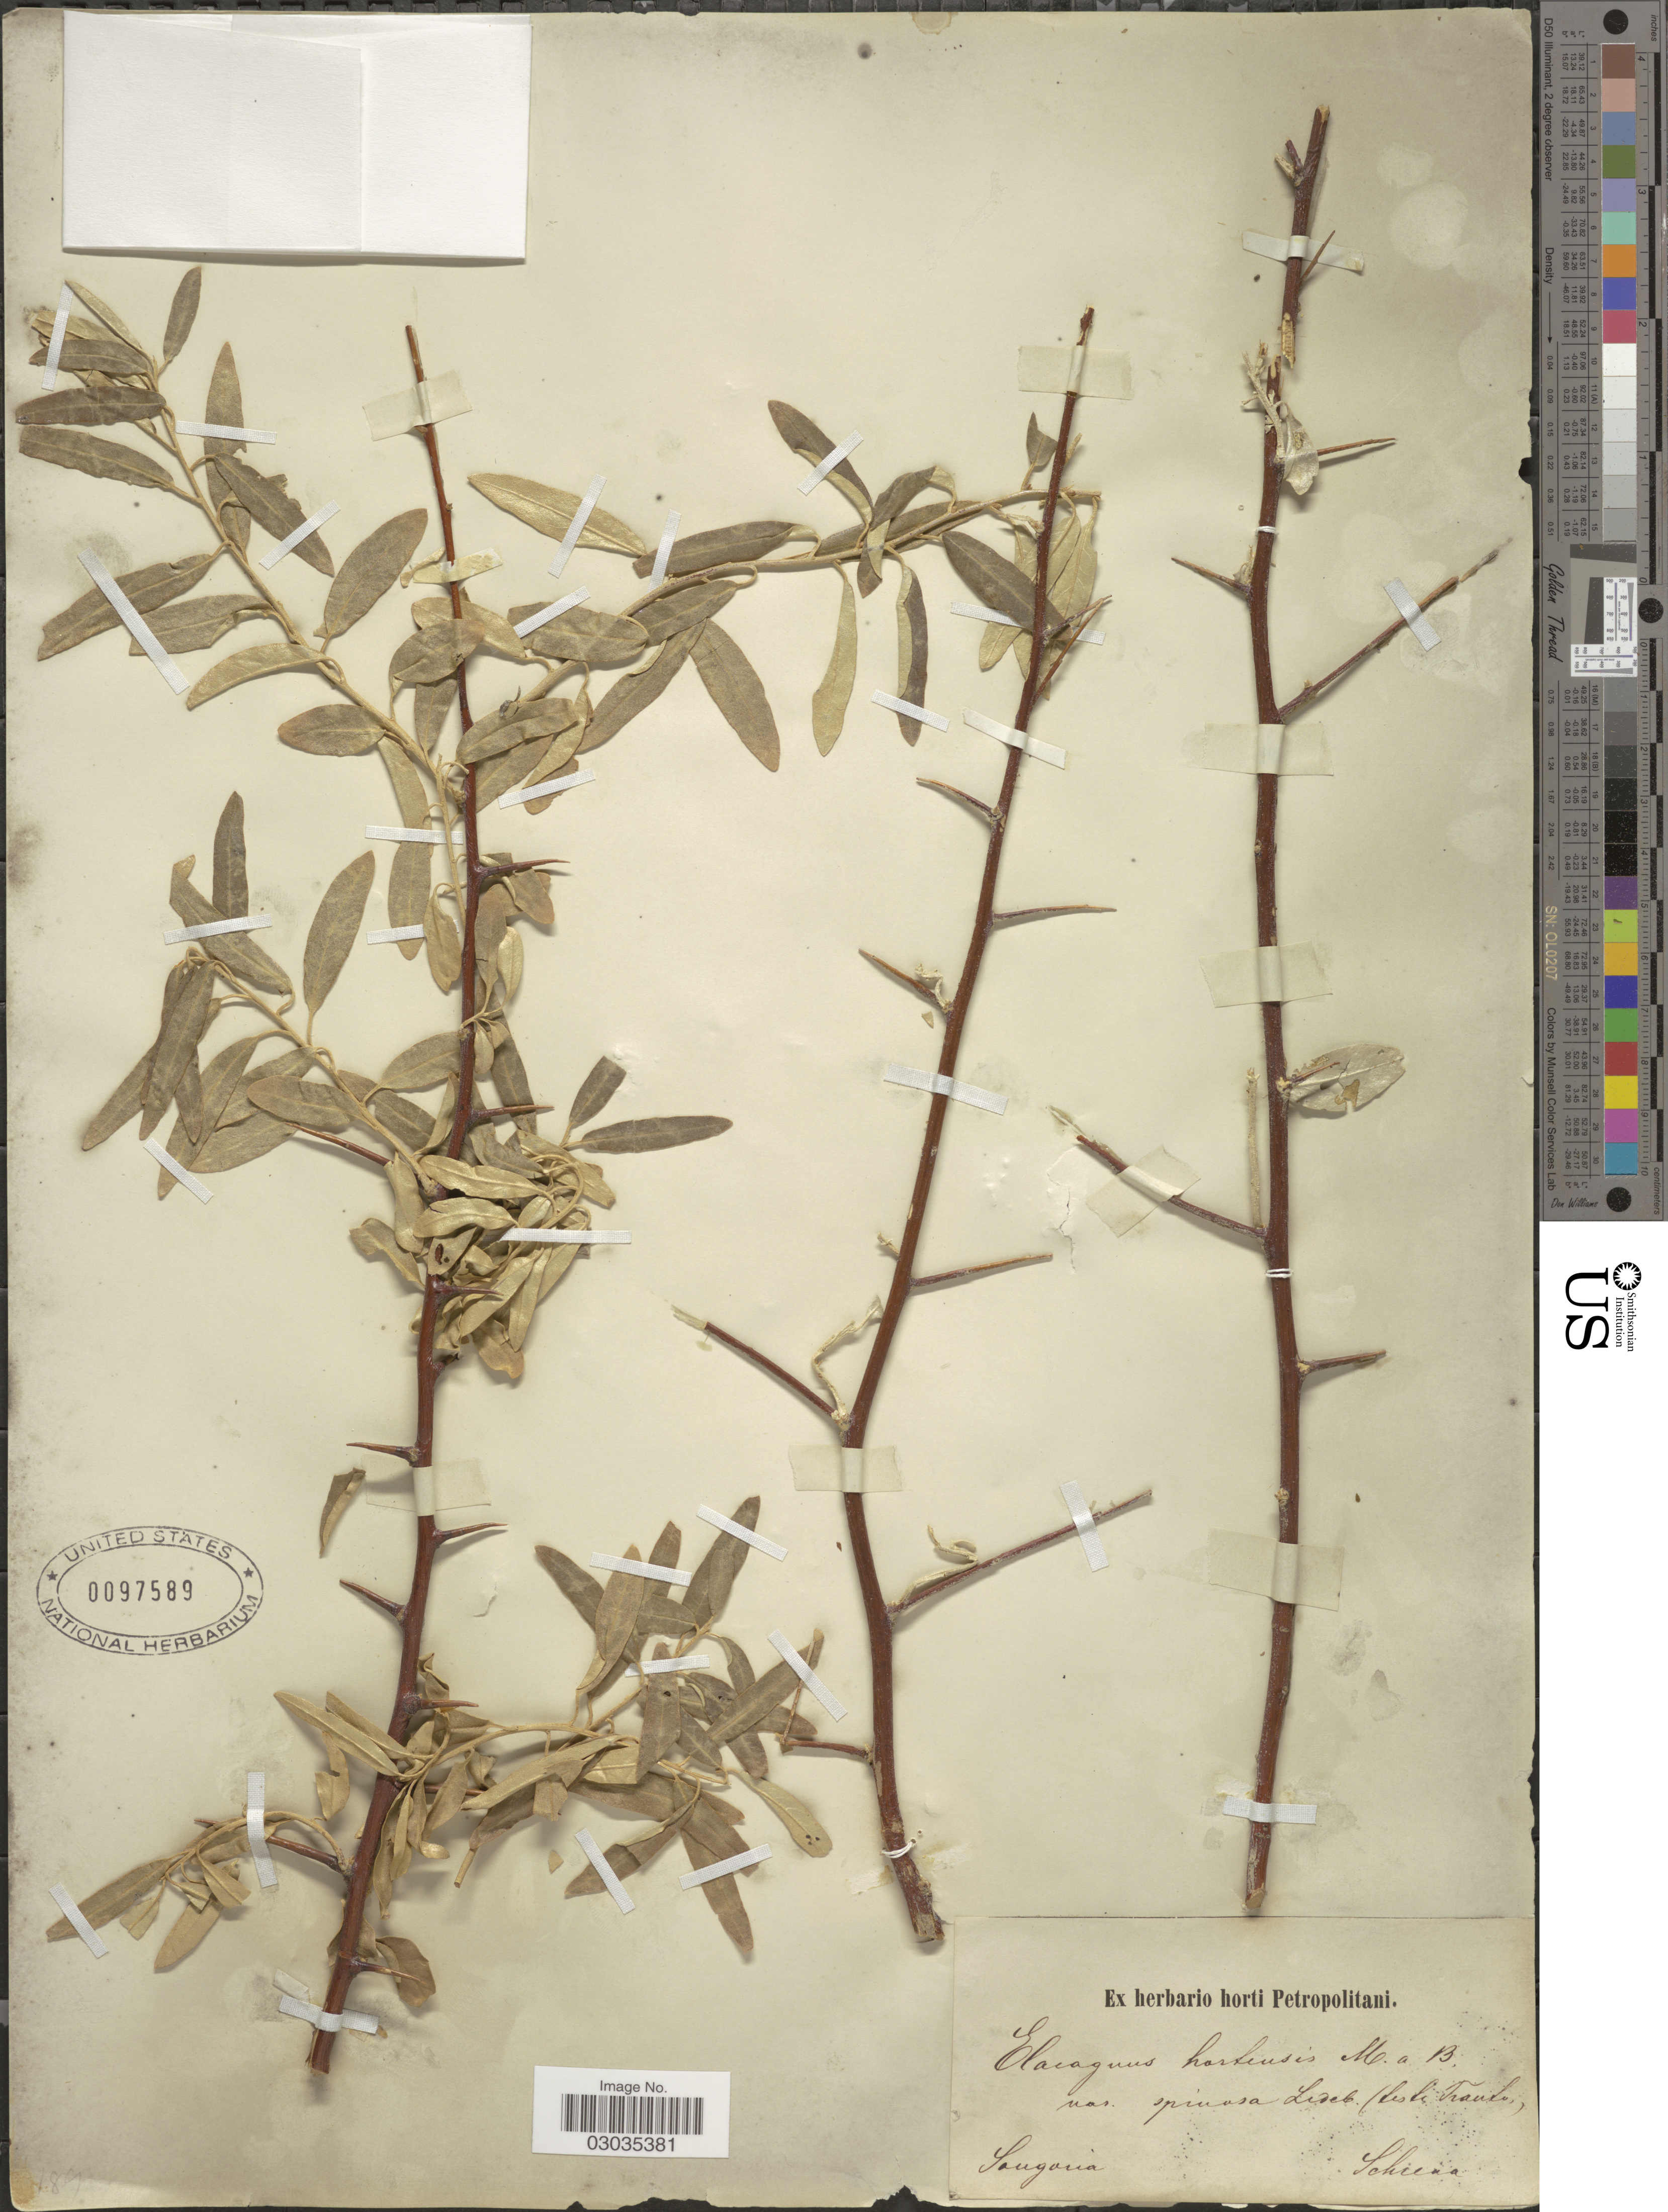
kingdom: Plantae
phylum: Tracheophyta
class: Magnoliopsida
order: Rosales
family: Elaeagnaceae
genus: Elaeagnus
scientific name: Elaeagnus hortensis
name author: M. Bieb.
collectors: A.G. Schrenk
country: Kazakhstan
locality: Songoria.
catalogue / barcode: US 97589